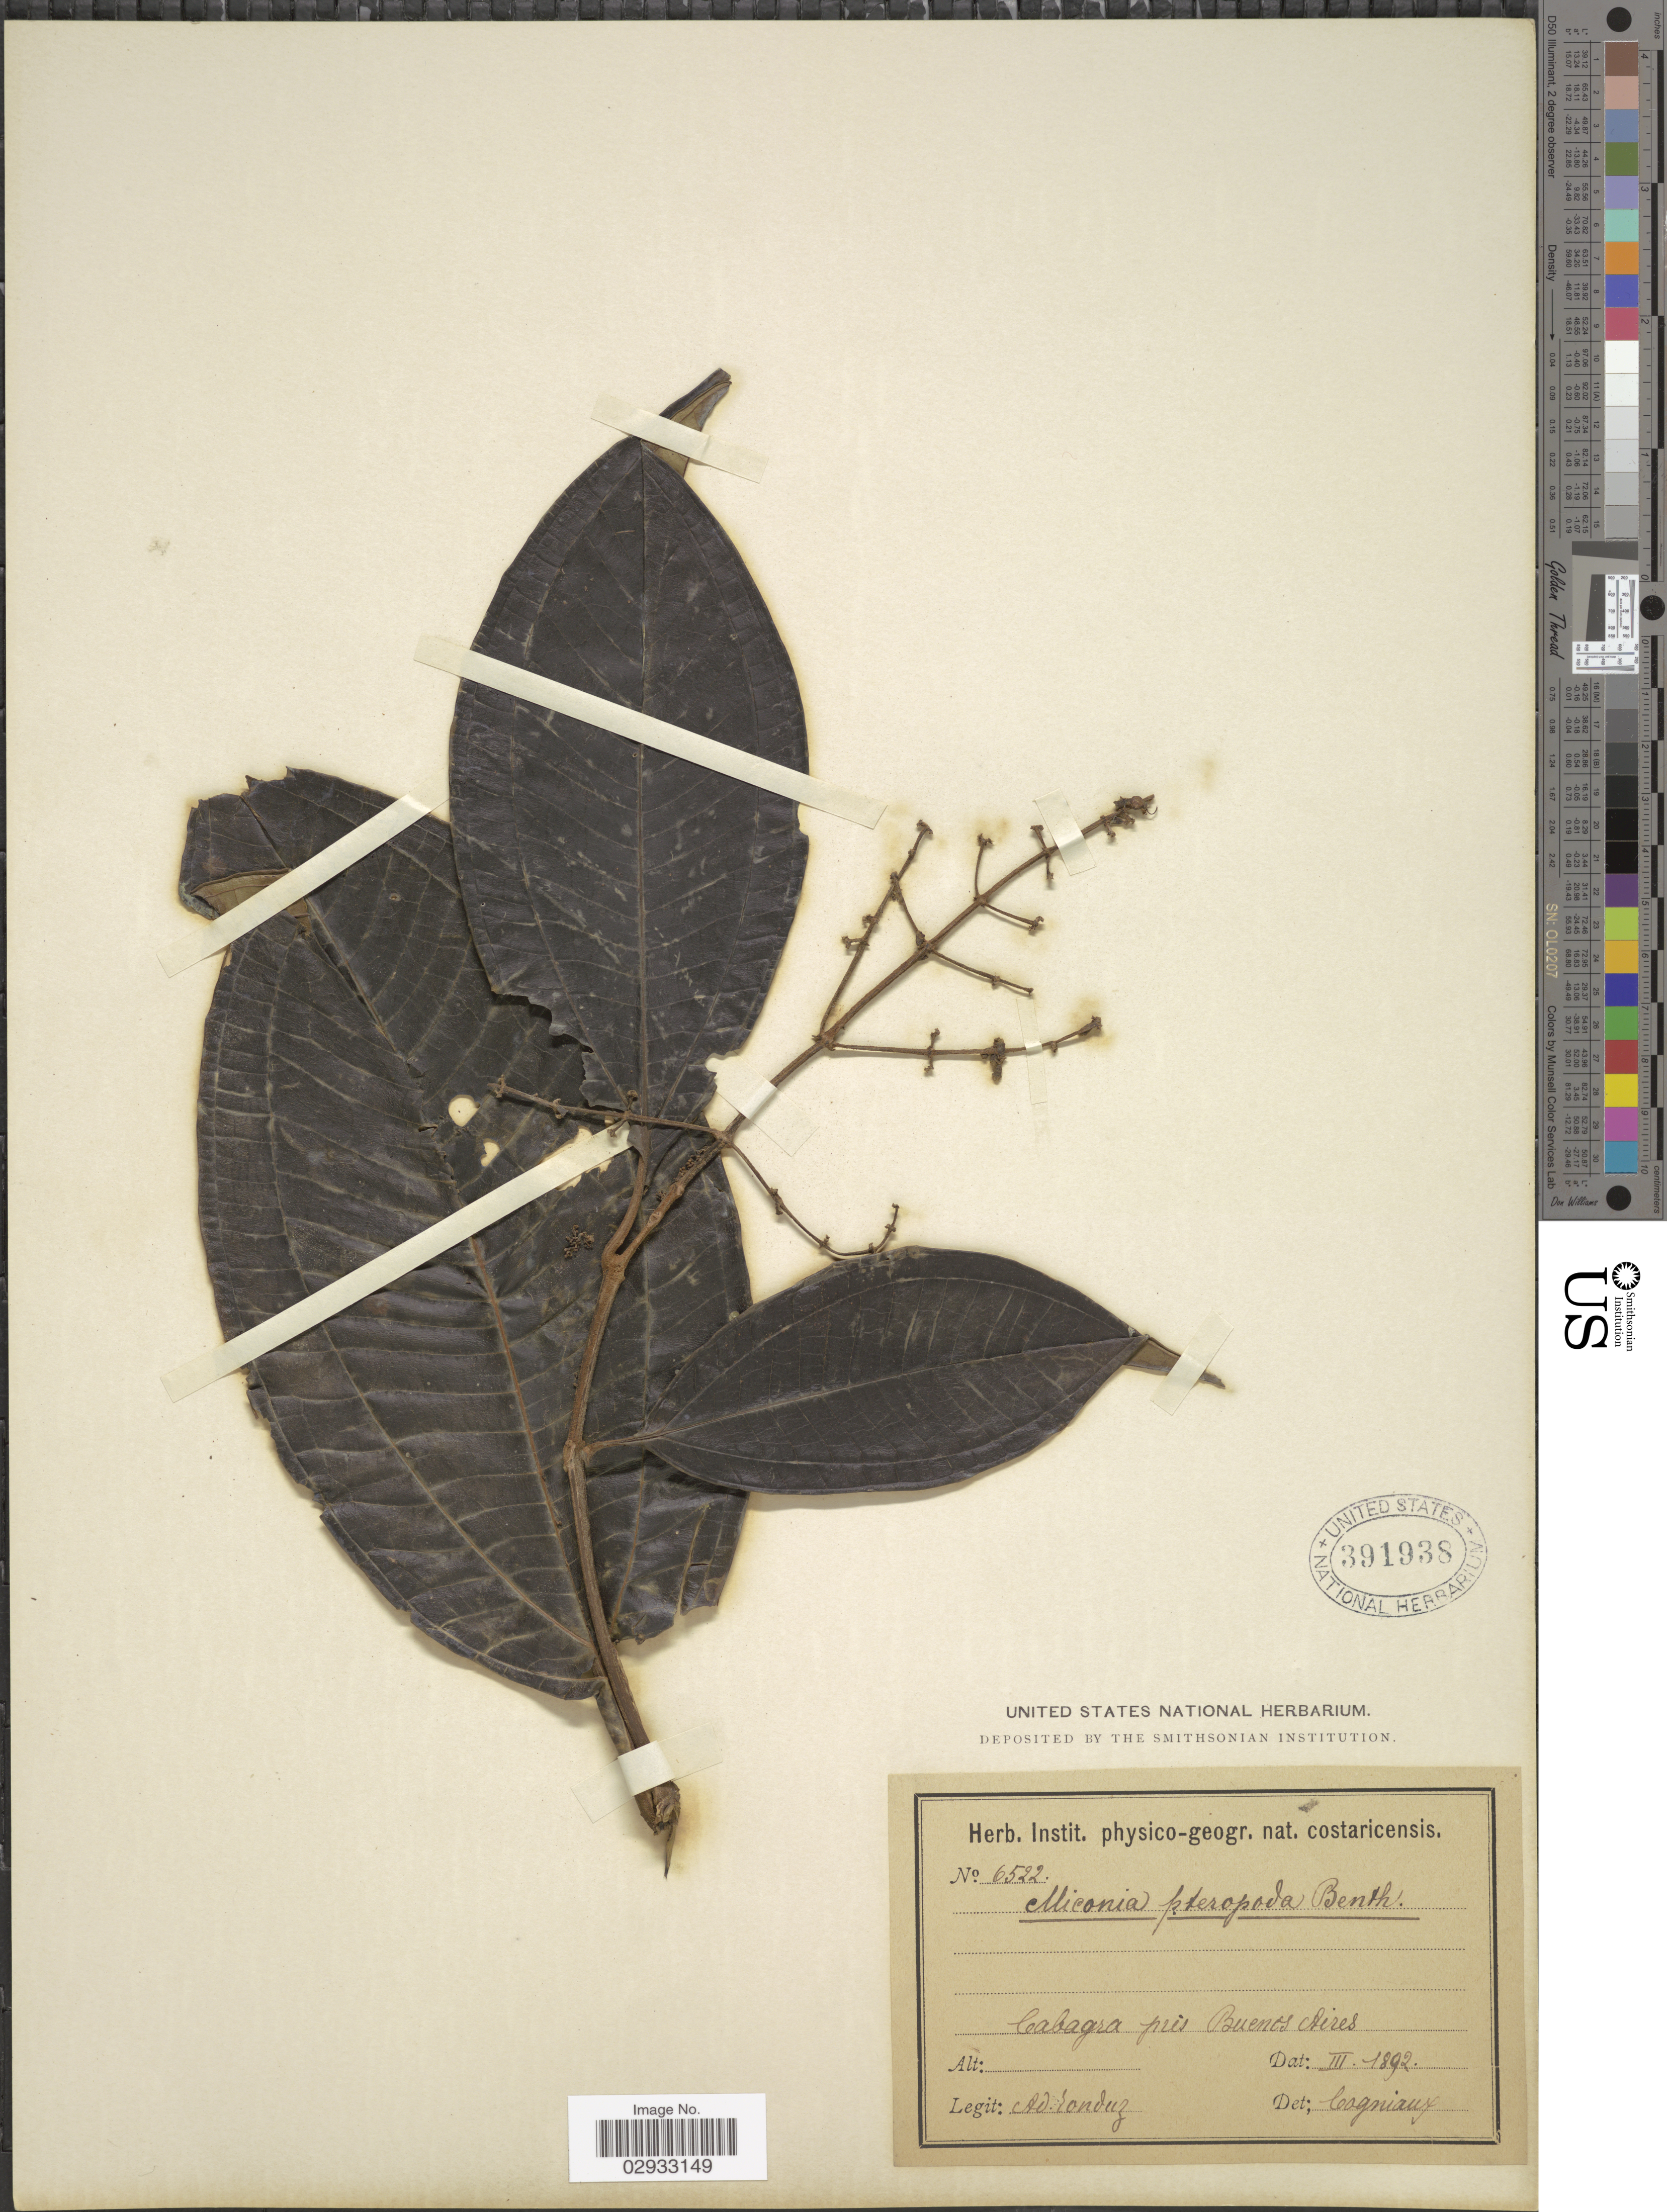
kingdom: Plantae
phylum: Tracheophyta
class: Magnoliopsida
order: Myrtales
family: Melastomataceae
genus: Miconia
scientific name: Miconia pteropoda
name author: Benth.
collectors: A. Tonduz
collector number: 6522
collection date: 1892-03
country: Costa Rica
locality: Cabagra, prés Buenos Aires.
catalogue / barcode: US 391938